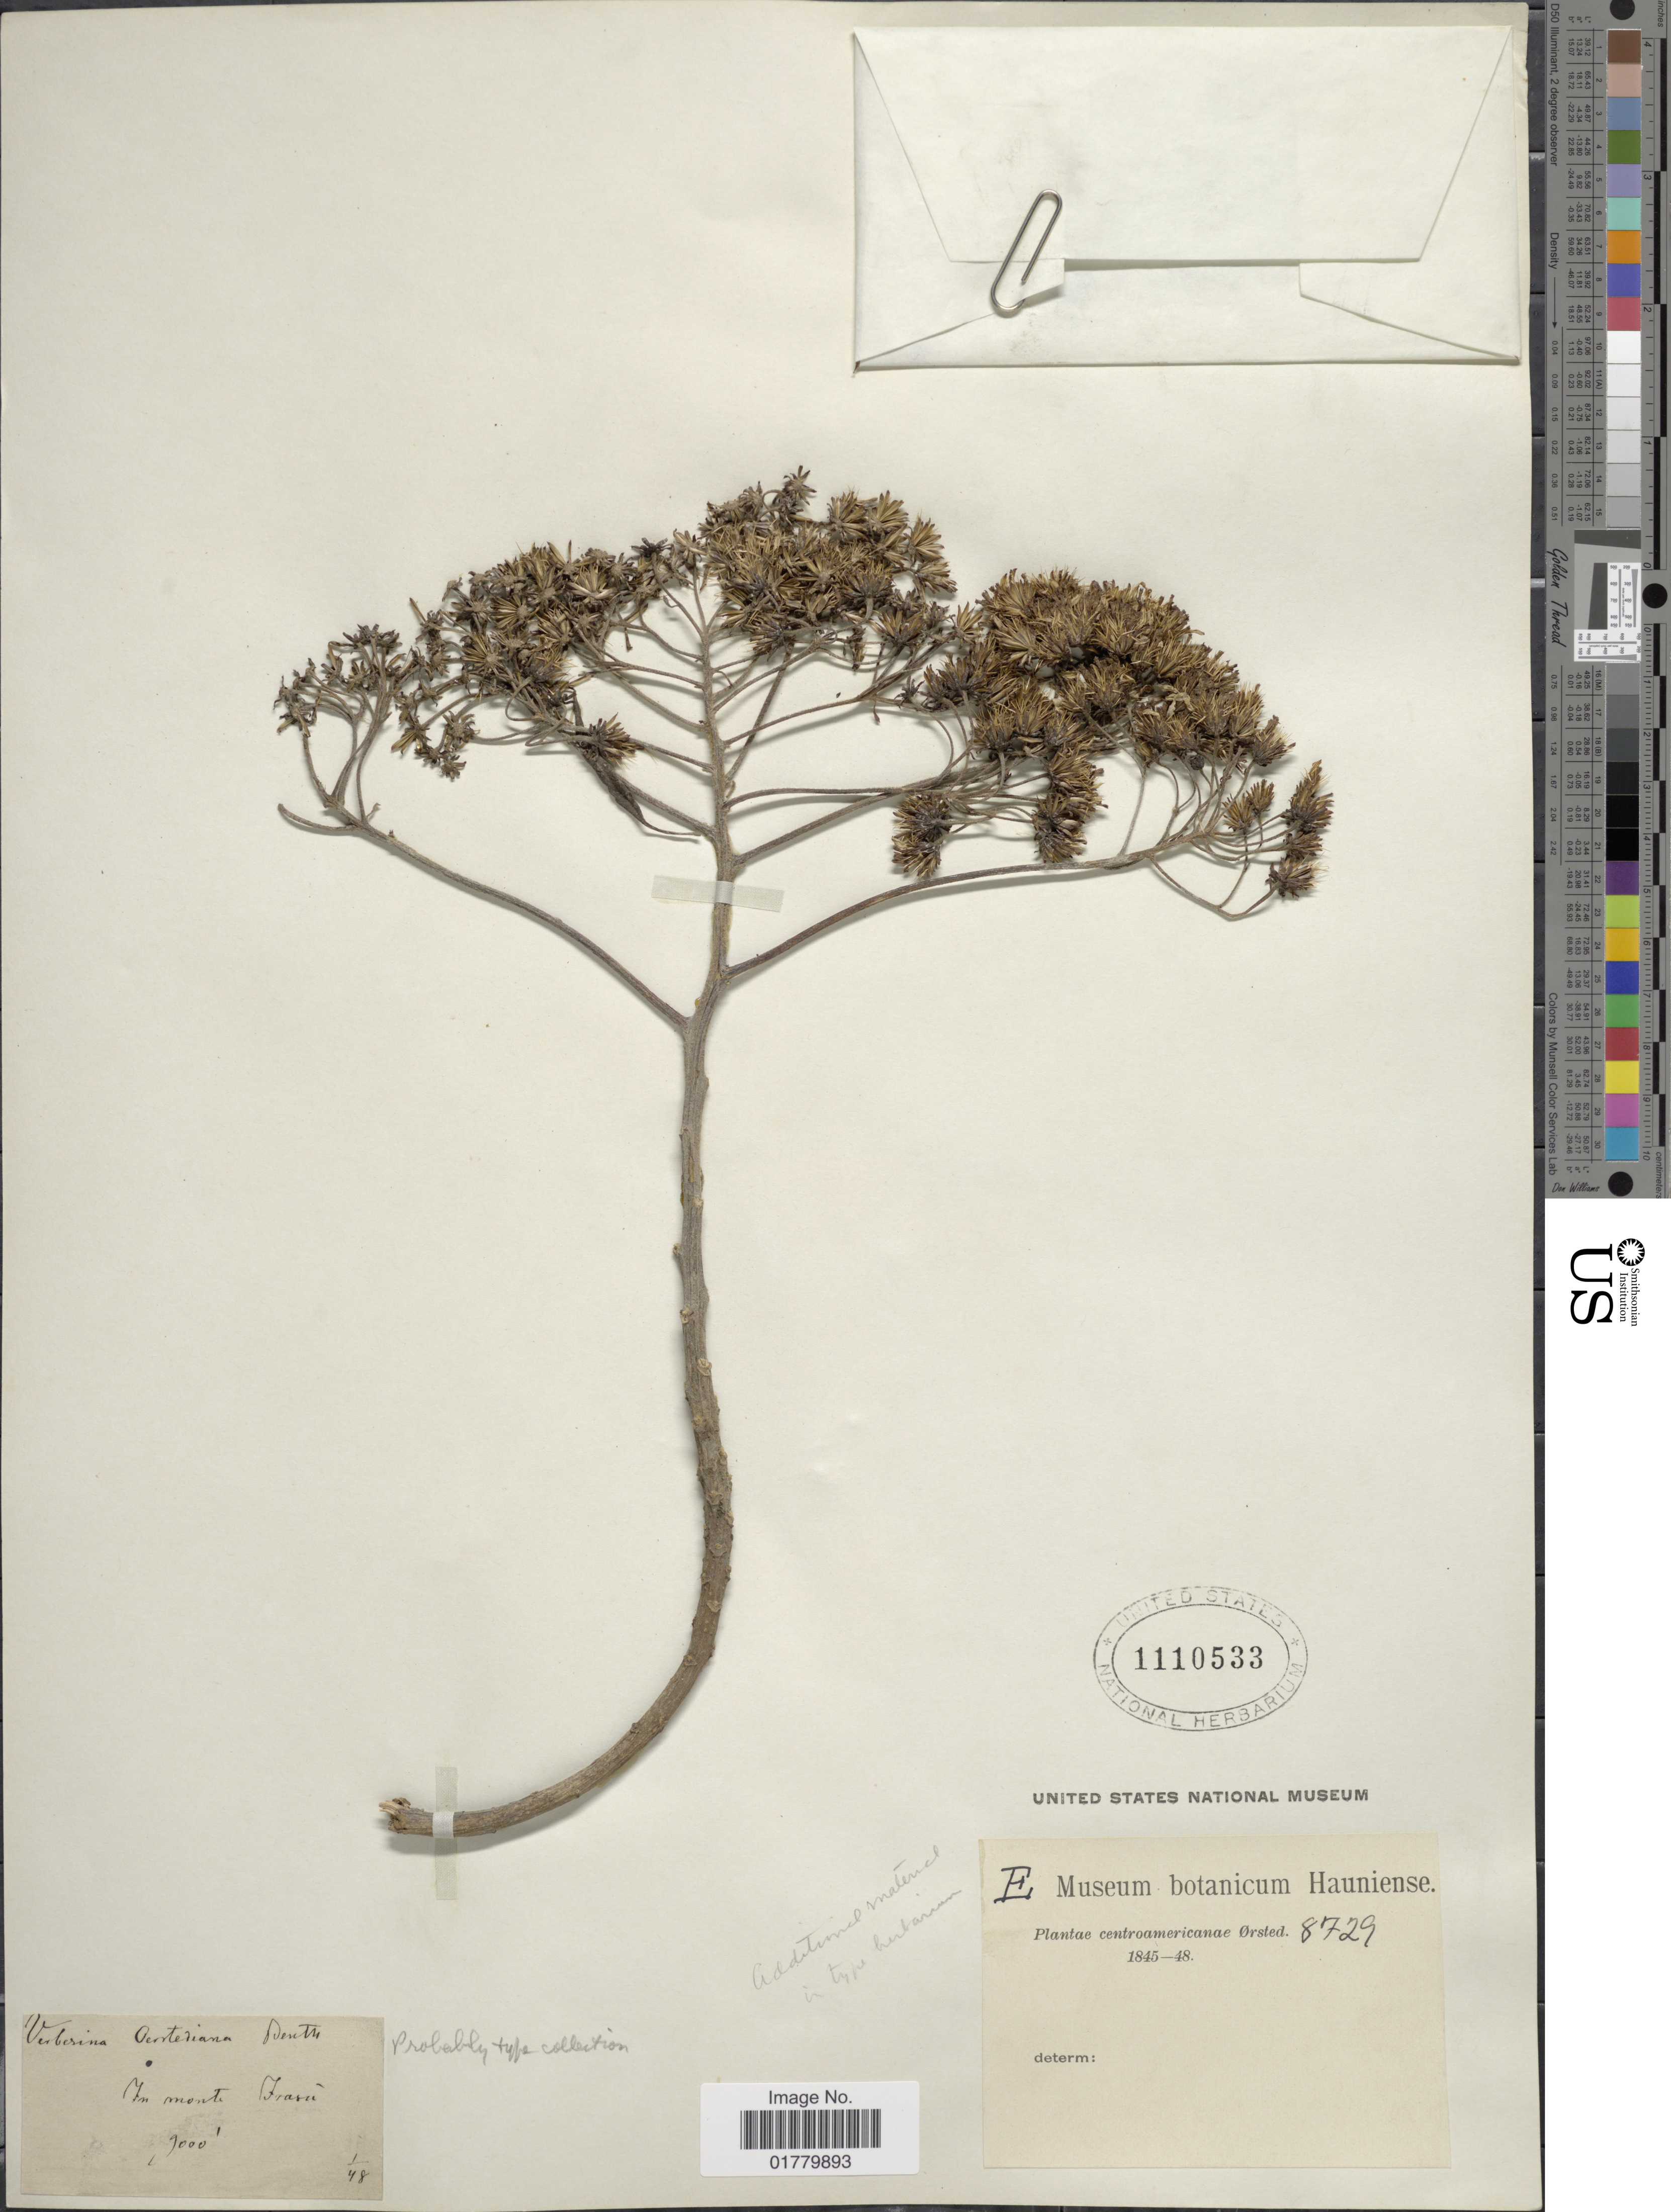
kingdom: Plantae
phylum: Tracheophyta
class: Magnoliopsida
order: Asterales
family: Asteraceae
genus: Verbesina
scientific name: Verbesina oerstediana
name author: Benth. in Oerst.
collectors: Ørsted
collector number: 8729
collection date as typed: Transcribed d/m/y: /1/48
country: Costa Rica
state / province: Cartago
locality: In monte Irasú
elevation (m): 2743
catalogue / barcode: US 1110533